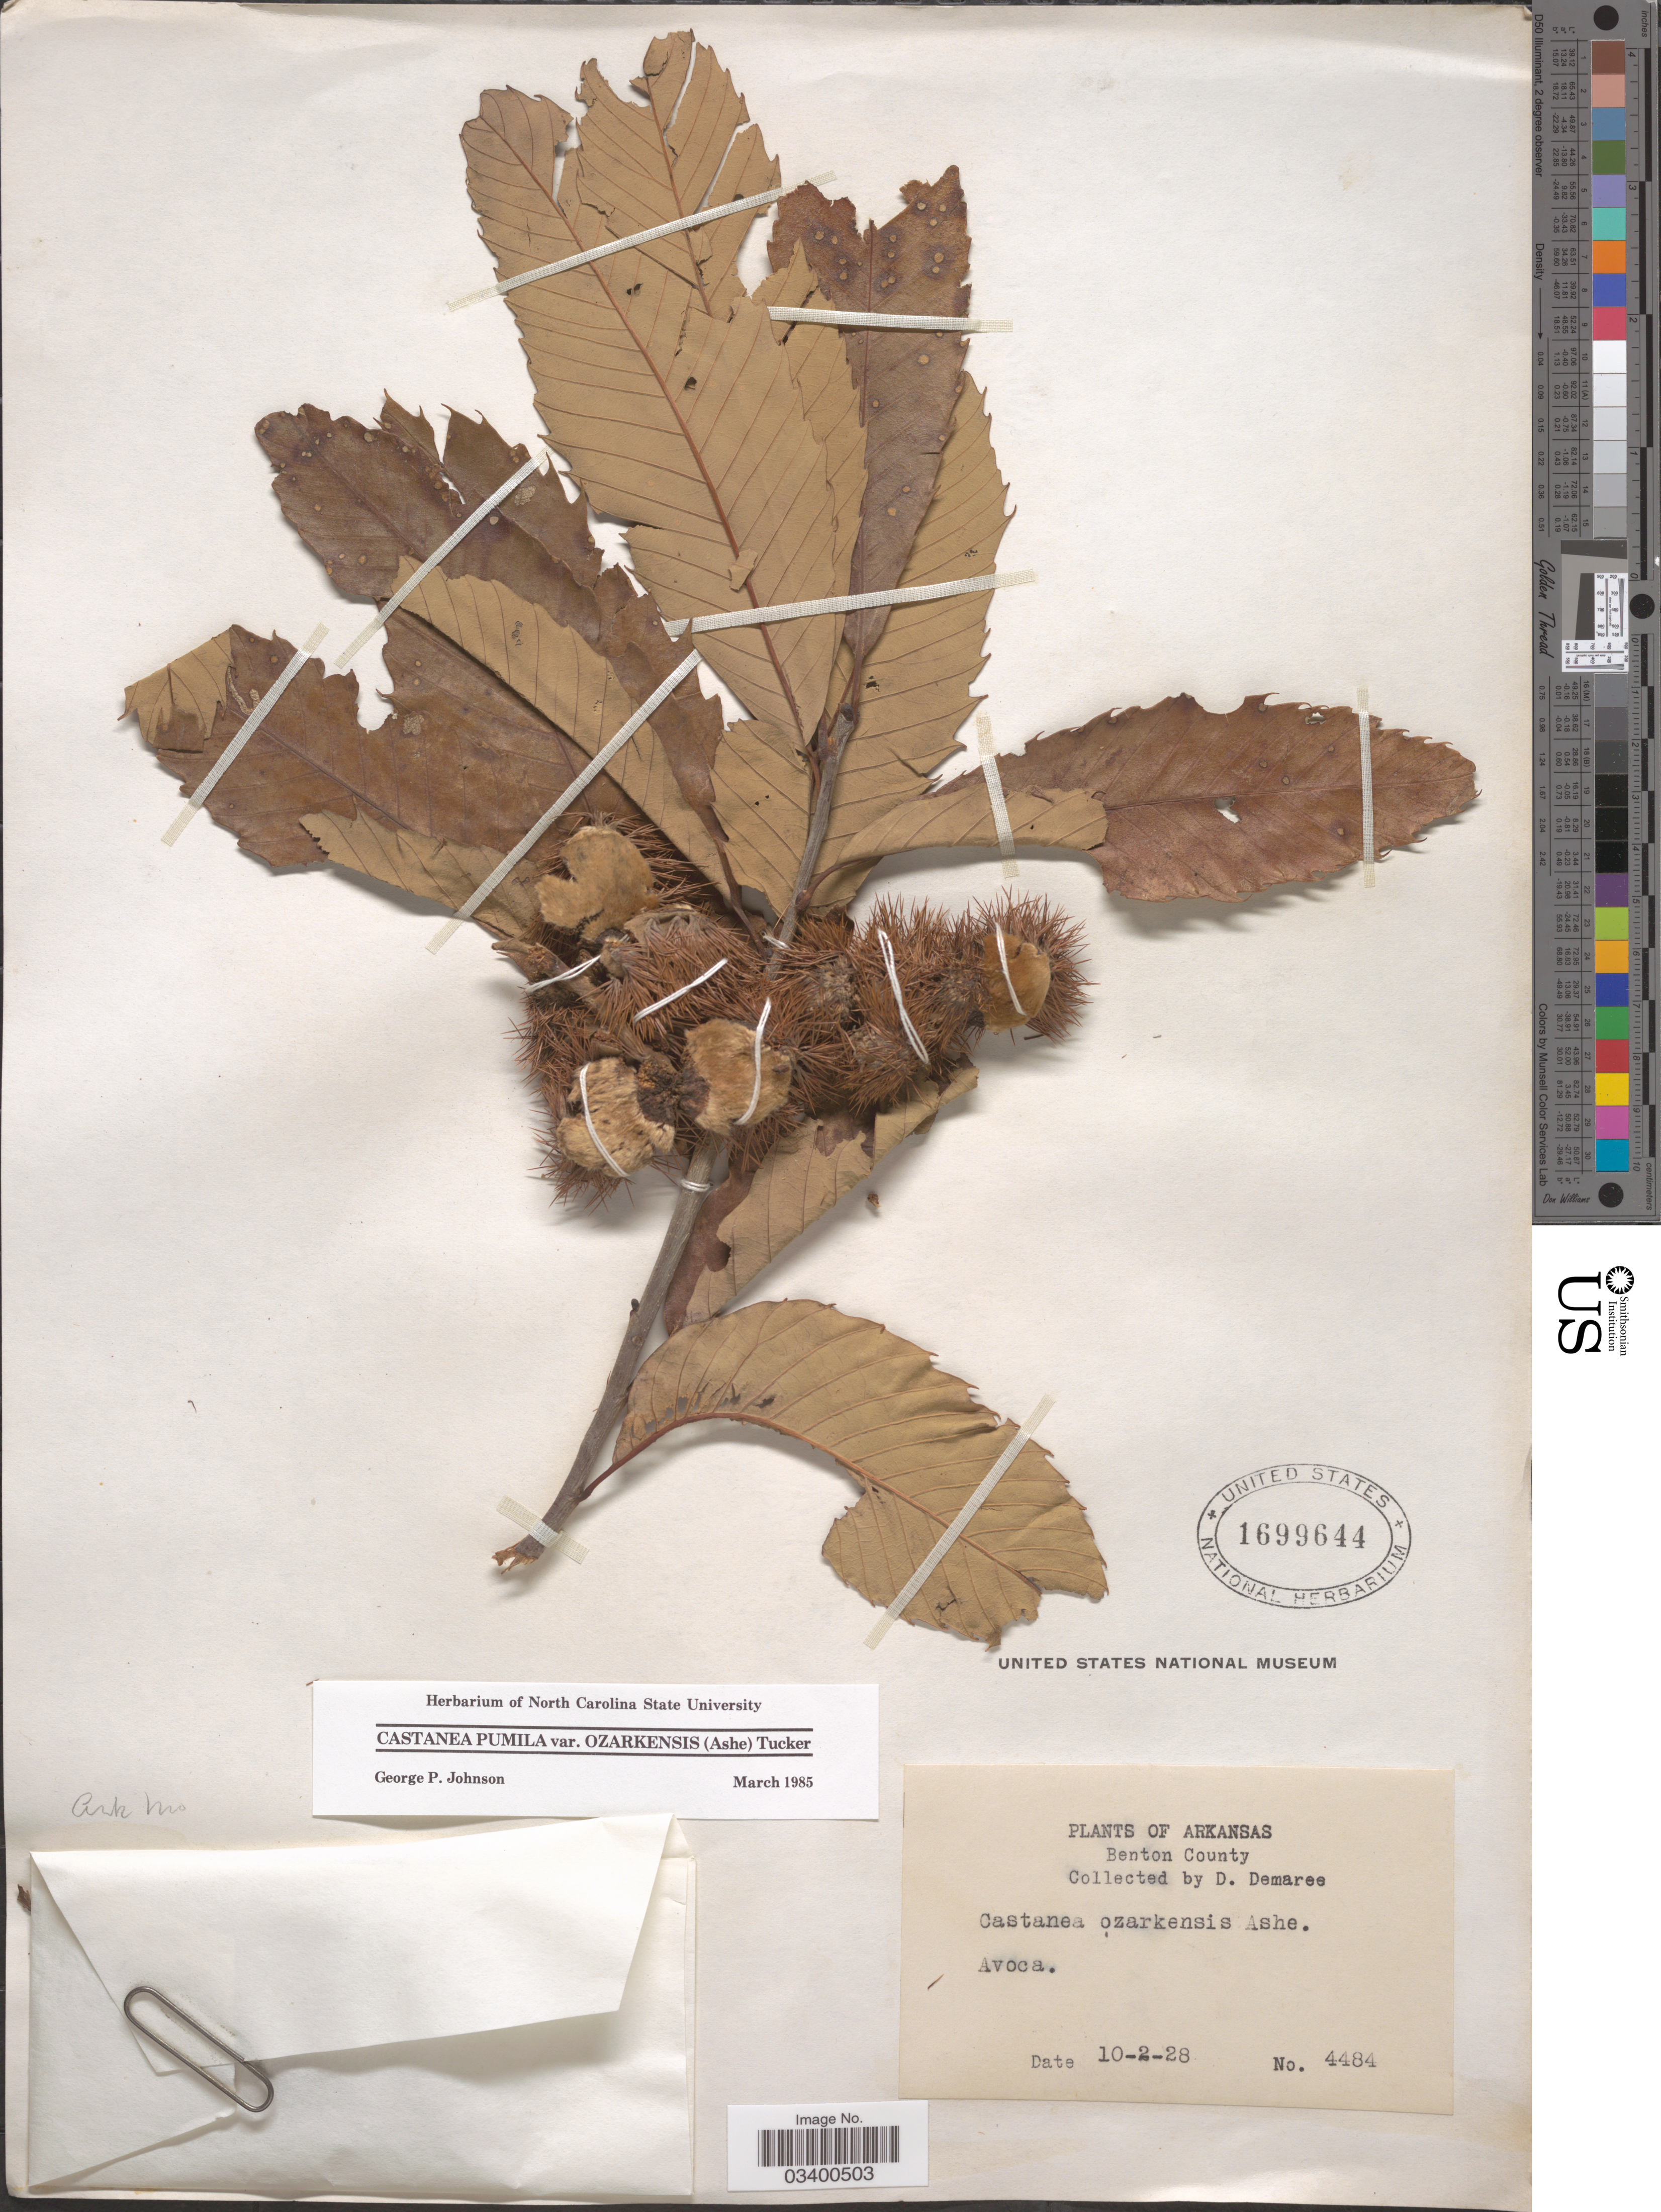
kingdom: Plantae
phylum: Tracheophyta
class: Magnoliopsida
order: Fagales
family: Fagaceae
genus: Castanea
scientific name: Castanea pumila var. ozarkensis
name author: (Ashe) Tucker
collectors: D. Demaree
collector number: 4484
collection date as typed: Transcribed d/m/y: 2/10/28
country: United States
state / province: Arkansas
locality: Benton County. Avoca.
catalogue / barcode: US 1699644